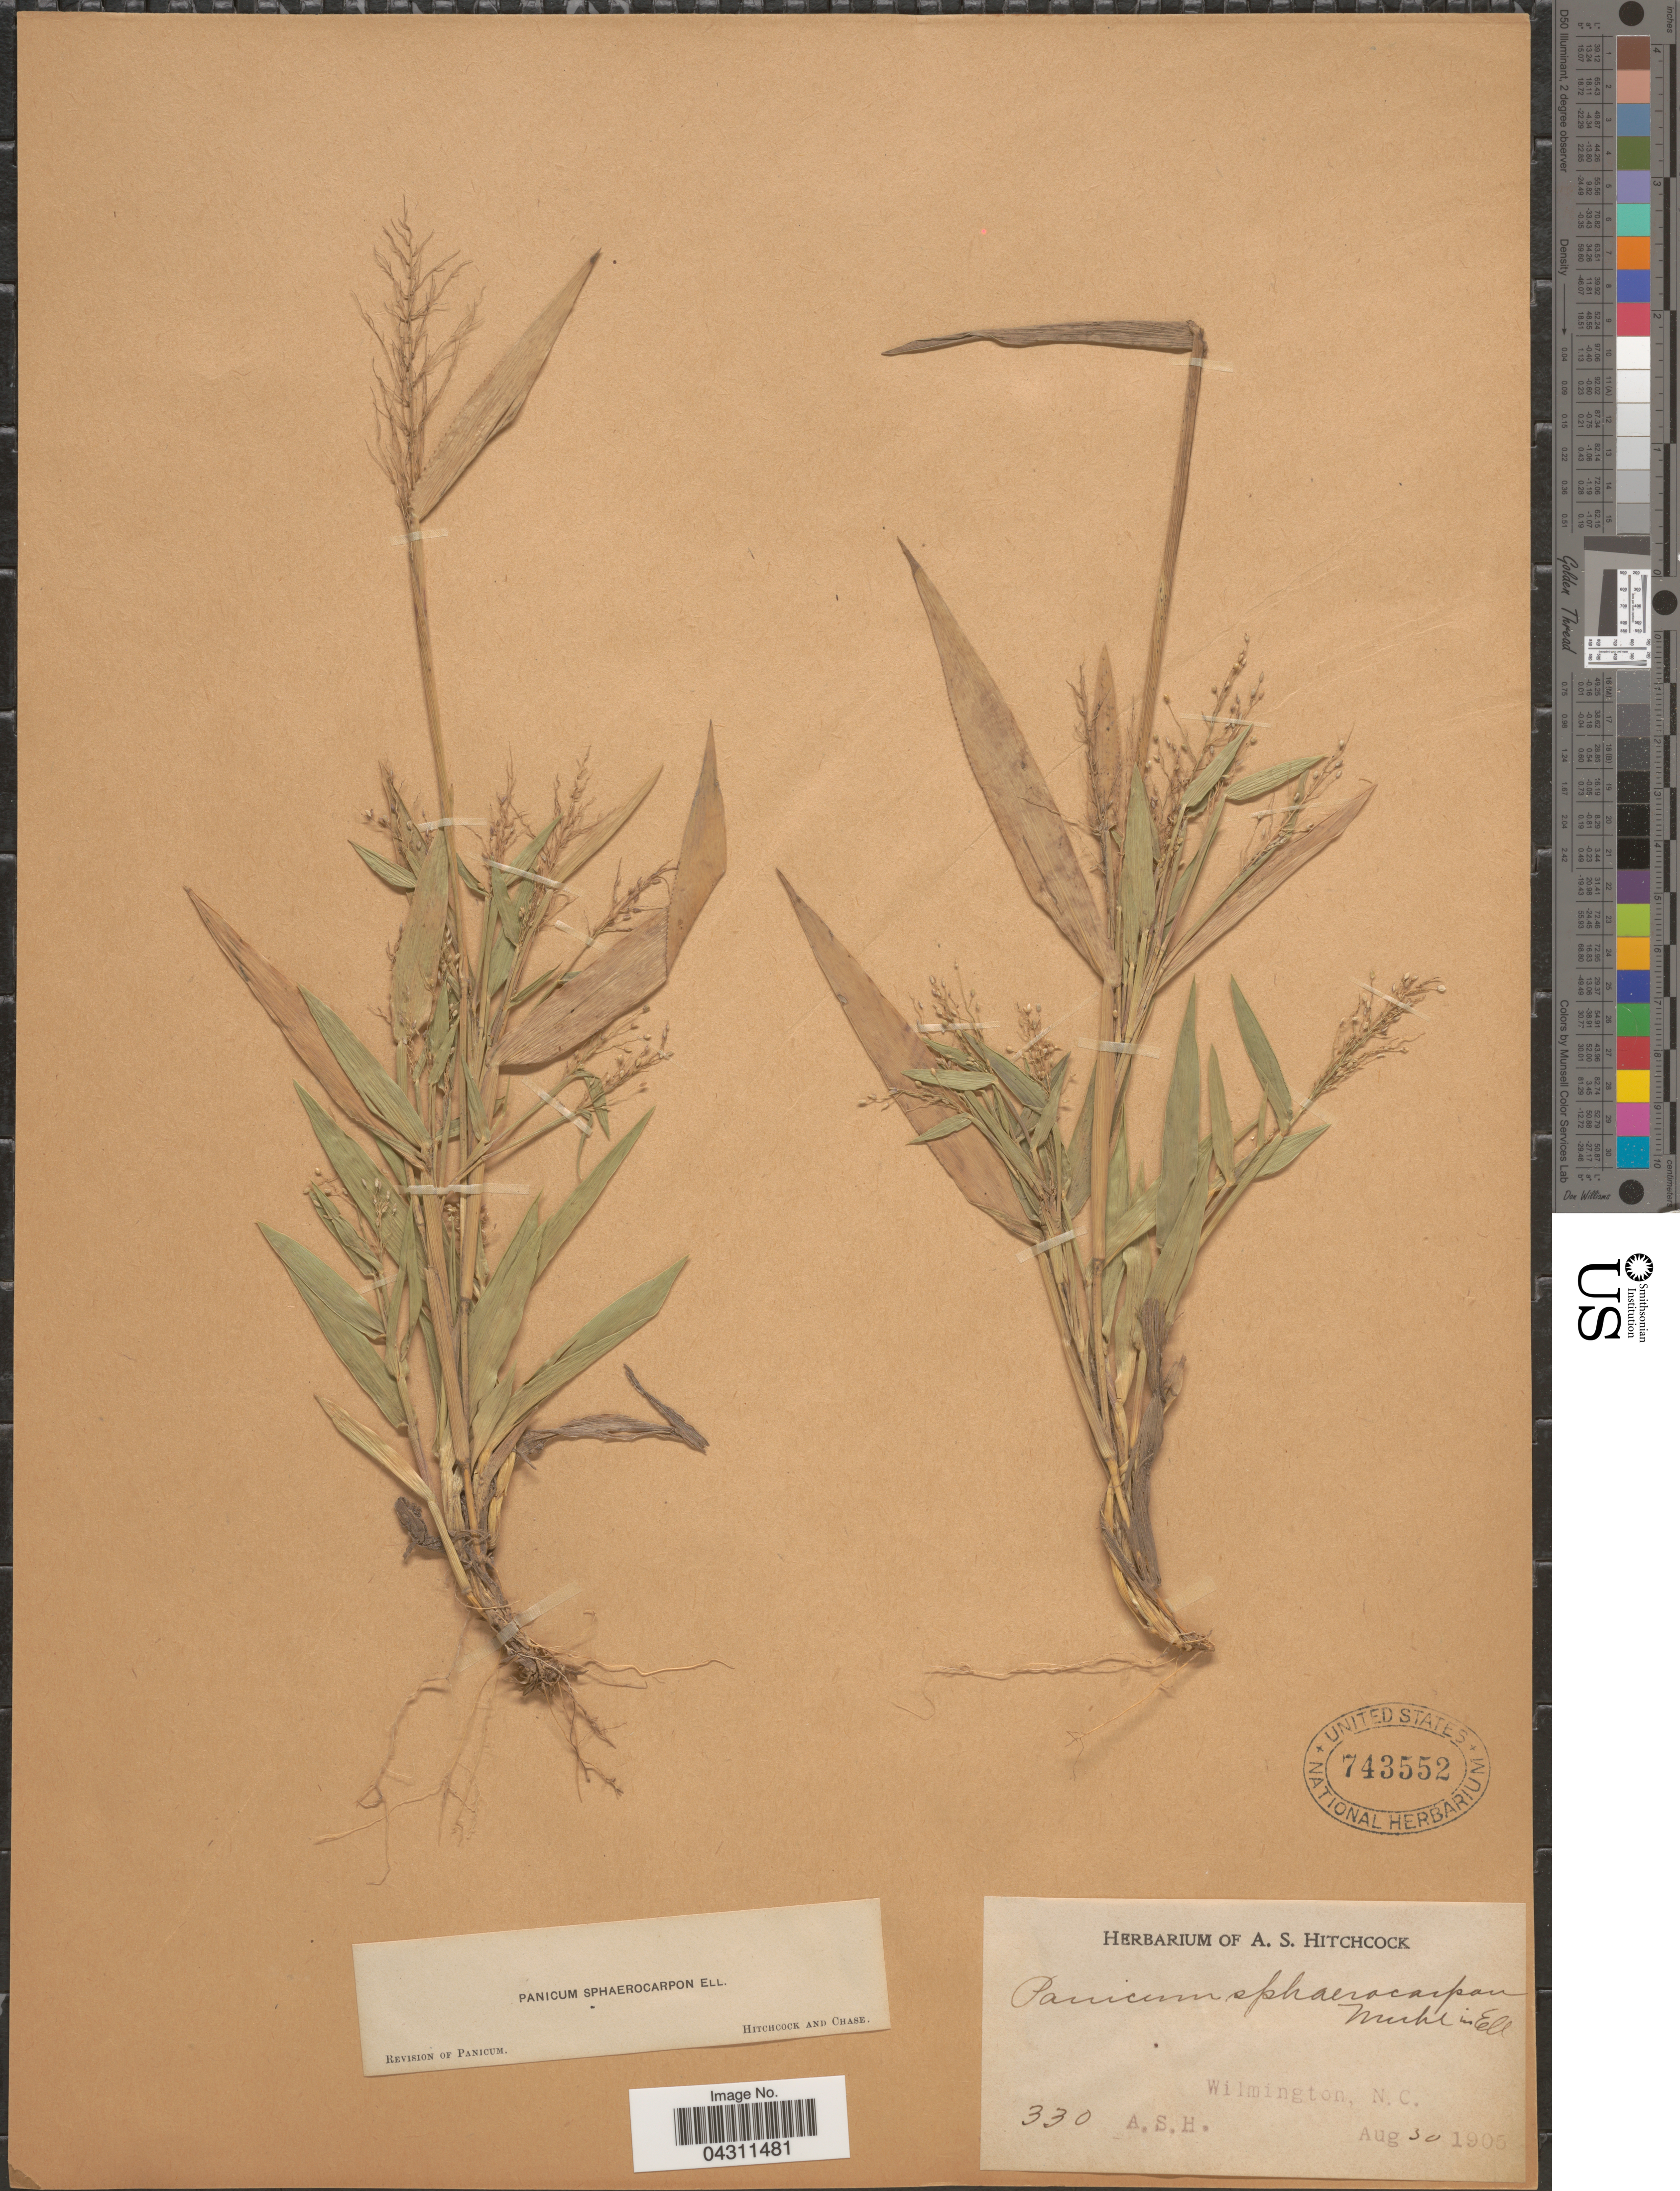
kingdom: Plantae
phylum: Tracheophyta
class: Liliopsida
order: Poales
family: Poaceae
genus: Dichanthelium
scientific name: Dichanthelium sphaerocarpon var. sphaerocarpon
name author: (Elliott) Gould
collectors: A. S. Hitchcock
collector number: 330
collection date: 1905-08-30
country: United States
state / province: North Carolina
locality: Wilmington.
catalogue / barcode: US 743552